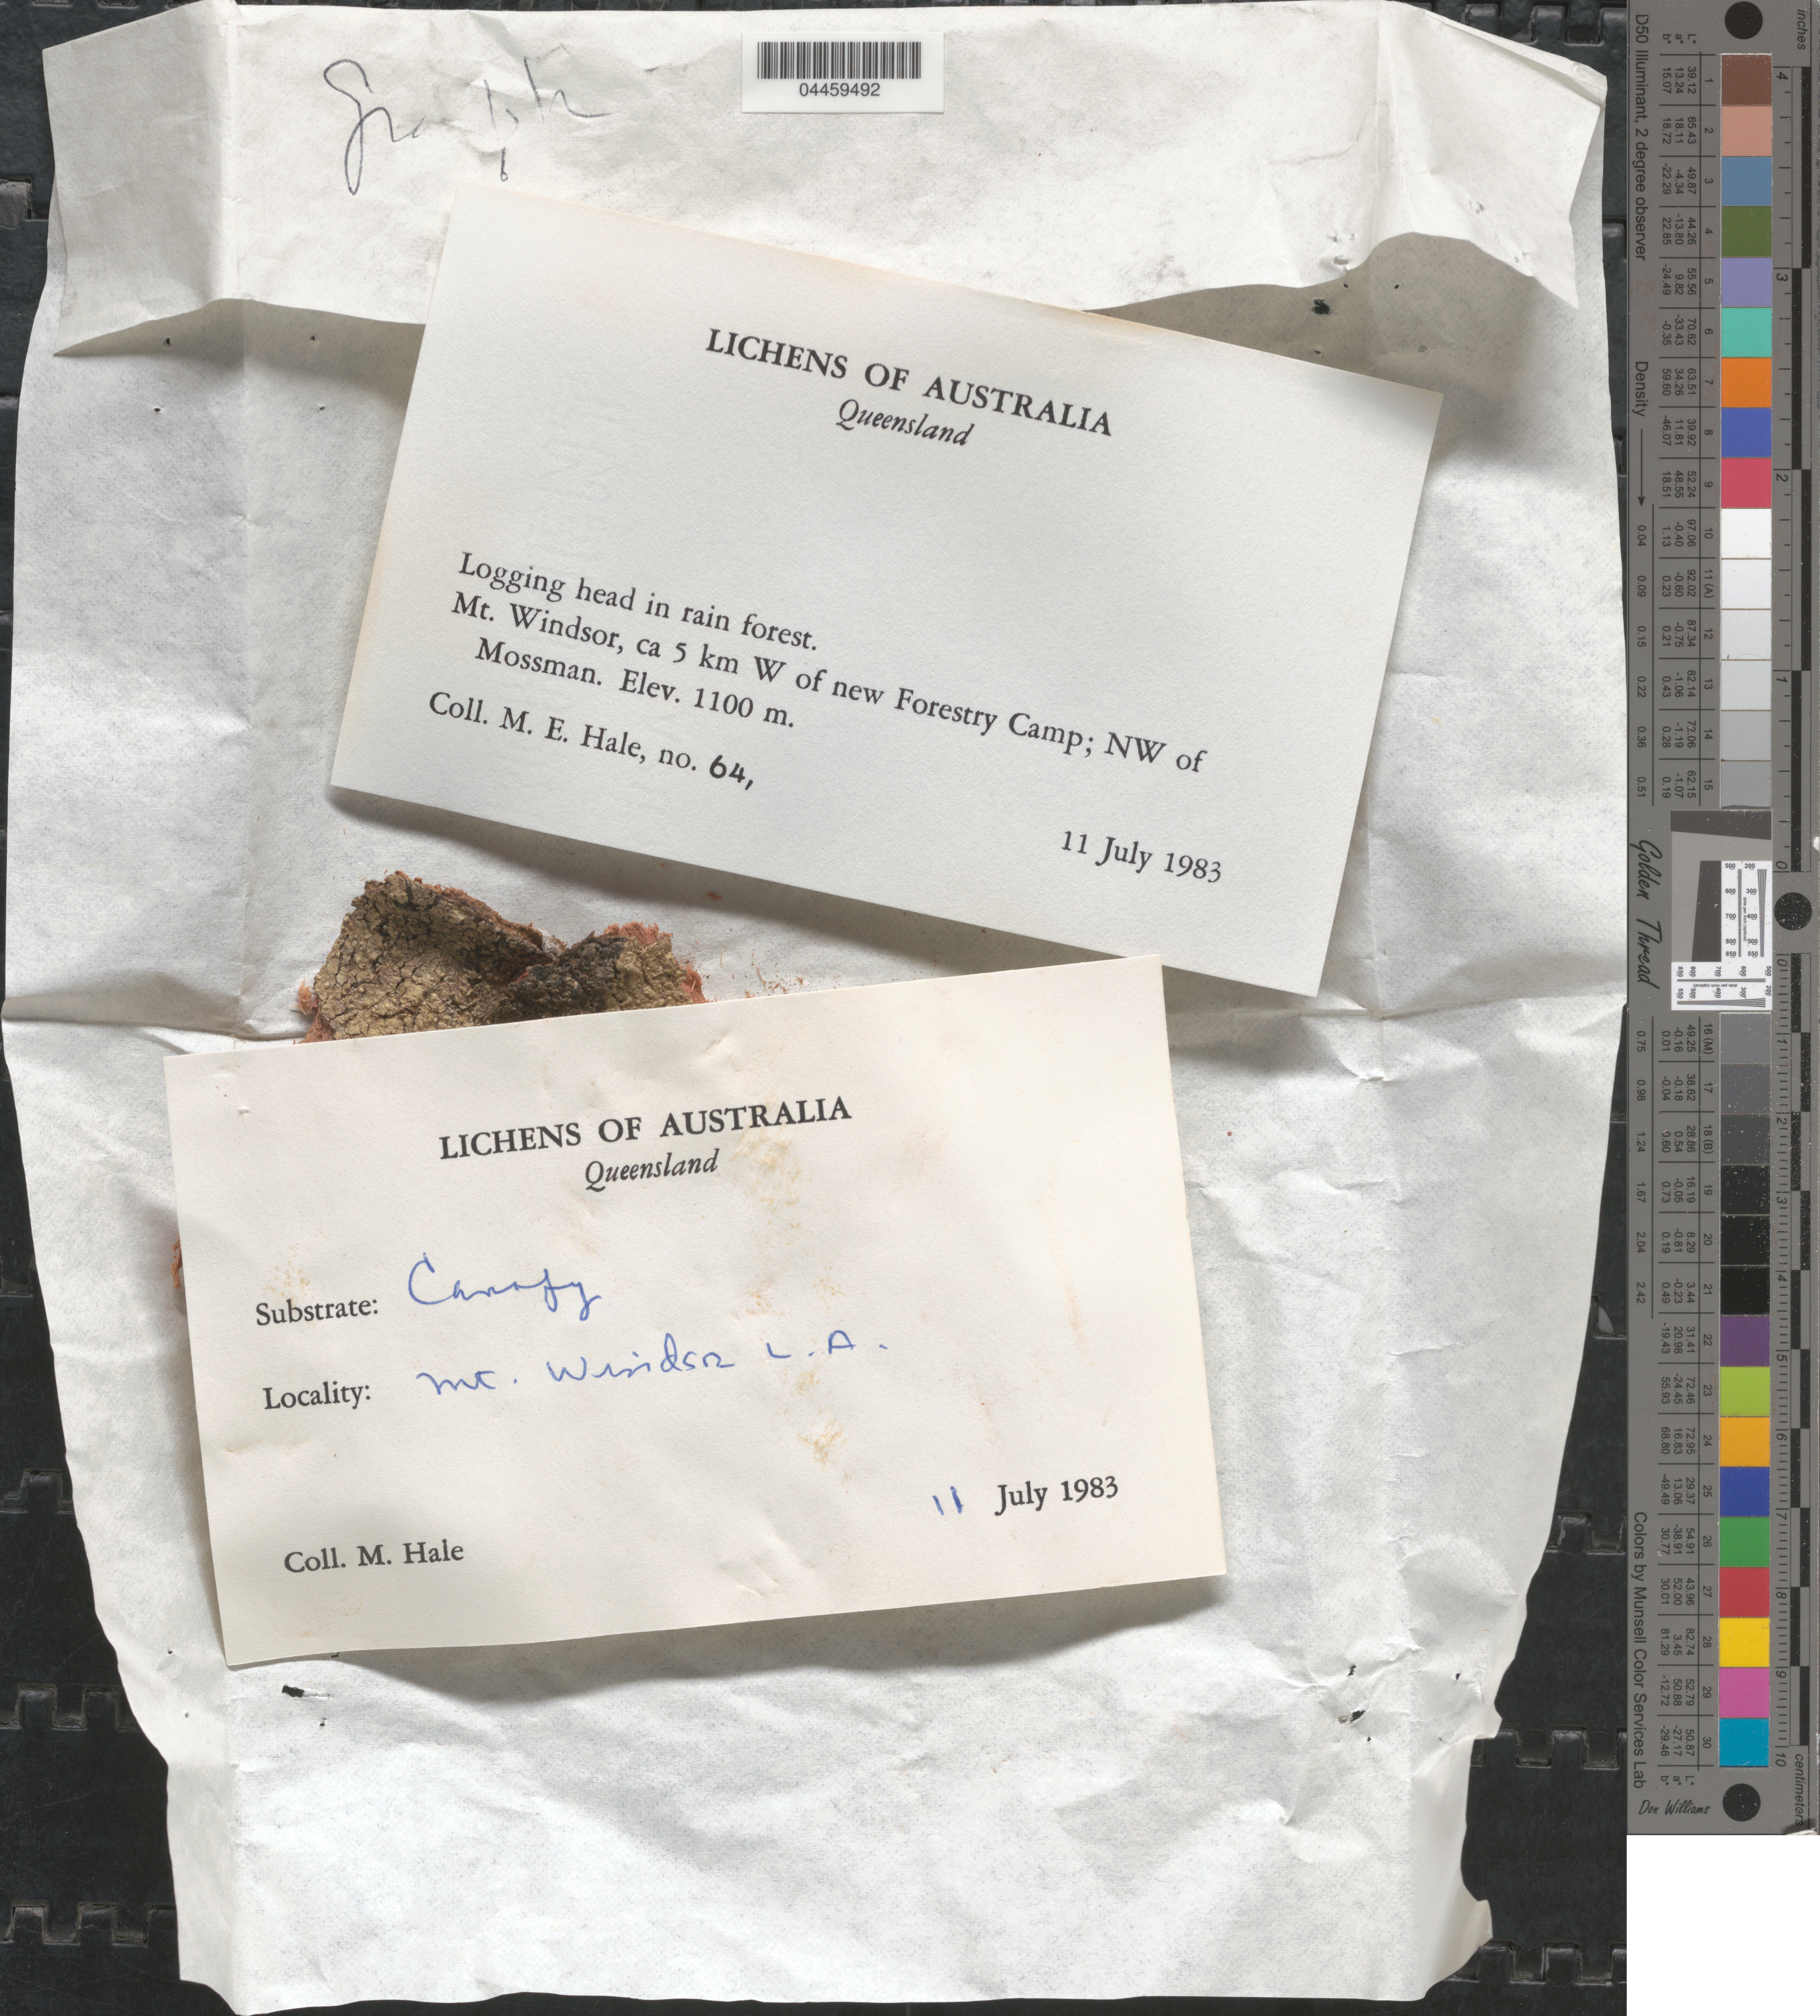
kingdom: Fungi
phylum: Ascomycota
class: Lecanoromycetes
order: Ostropales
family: Graphidaceae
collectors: M. Hale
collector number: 64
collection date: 1983-07-11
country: Australia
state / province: Queensland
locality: Logging head in rain forest. Mt. Windsor, ca 5 km W of new Forestry Camp; NW of Mossman.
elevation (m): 1100